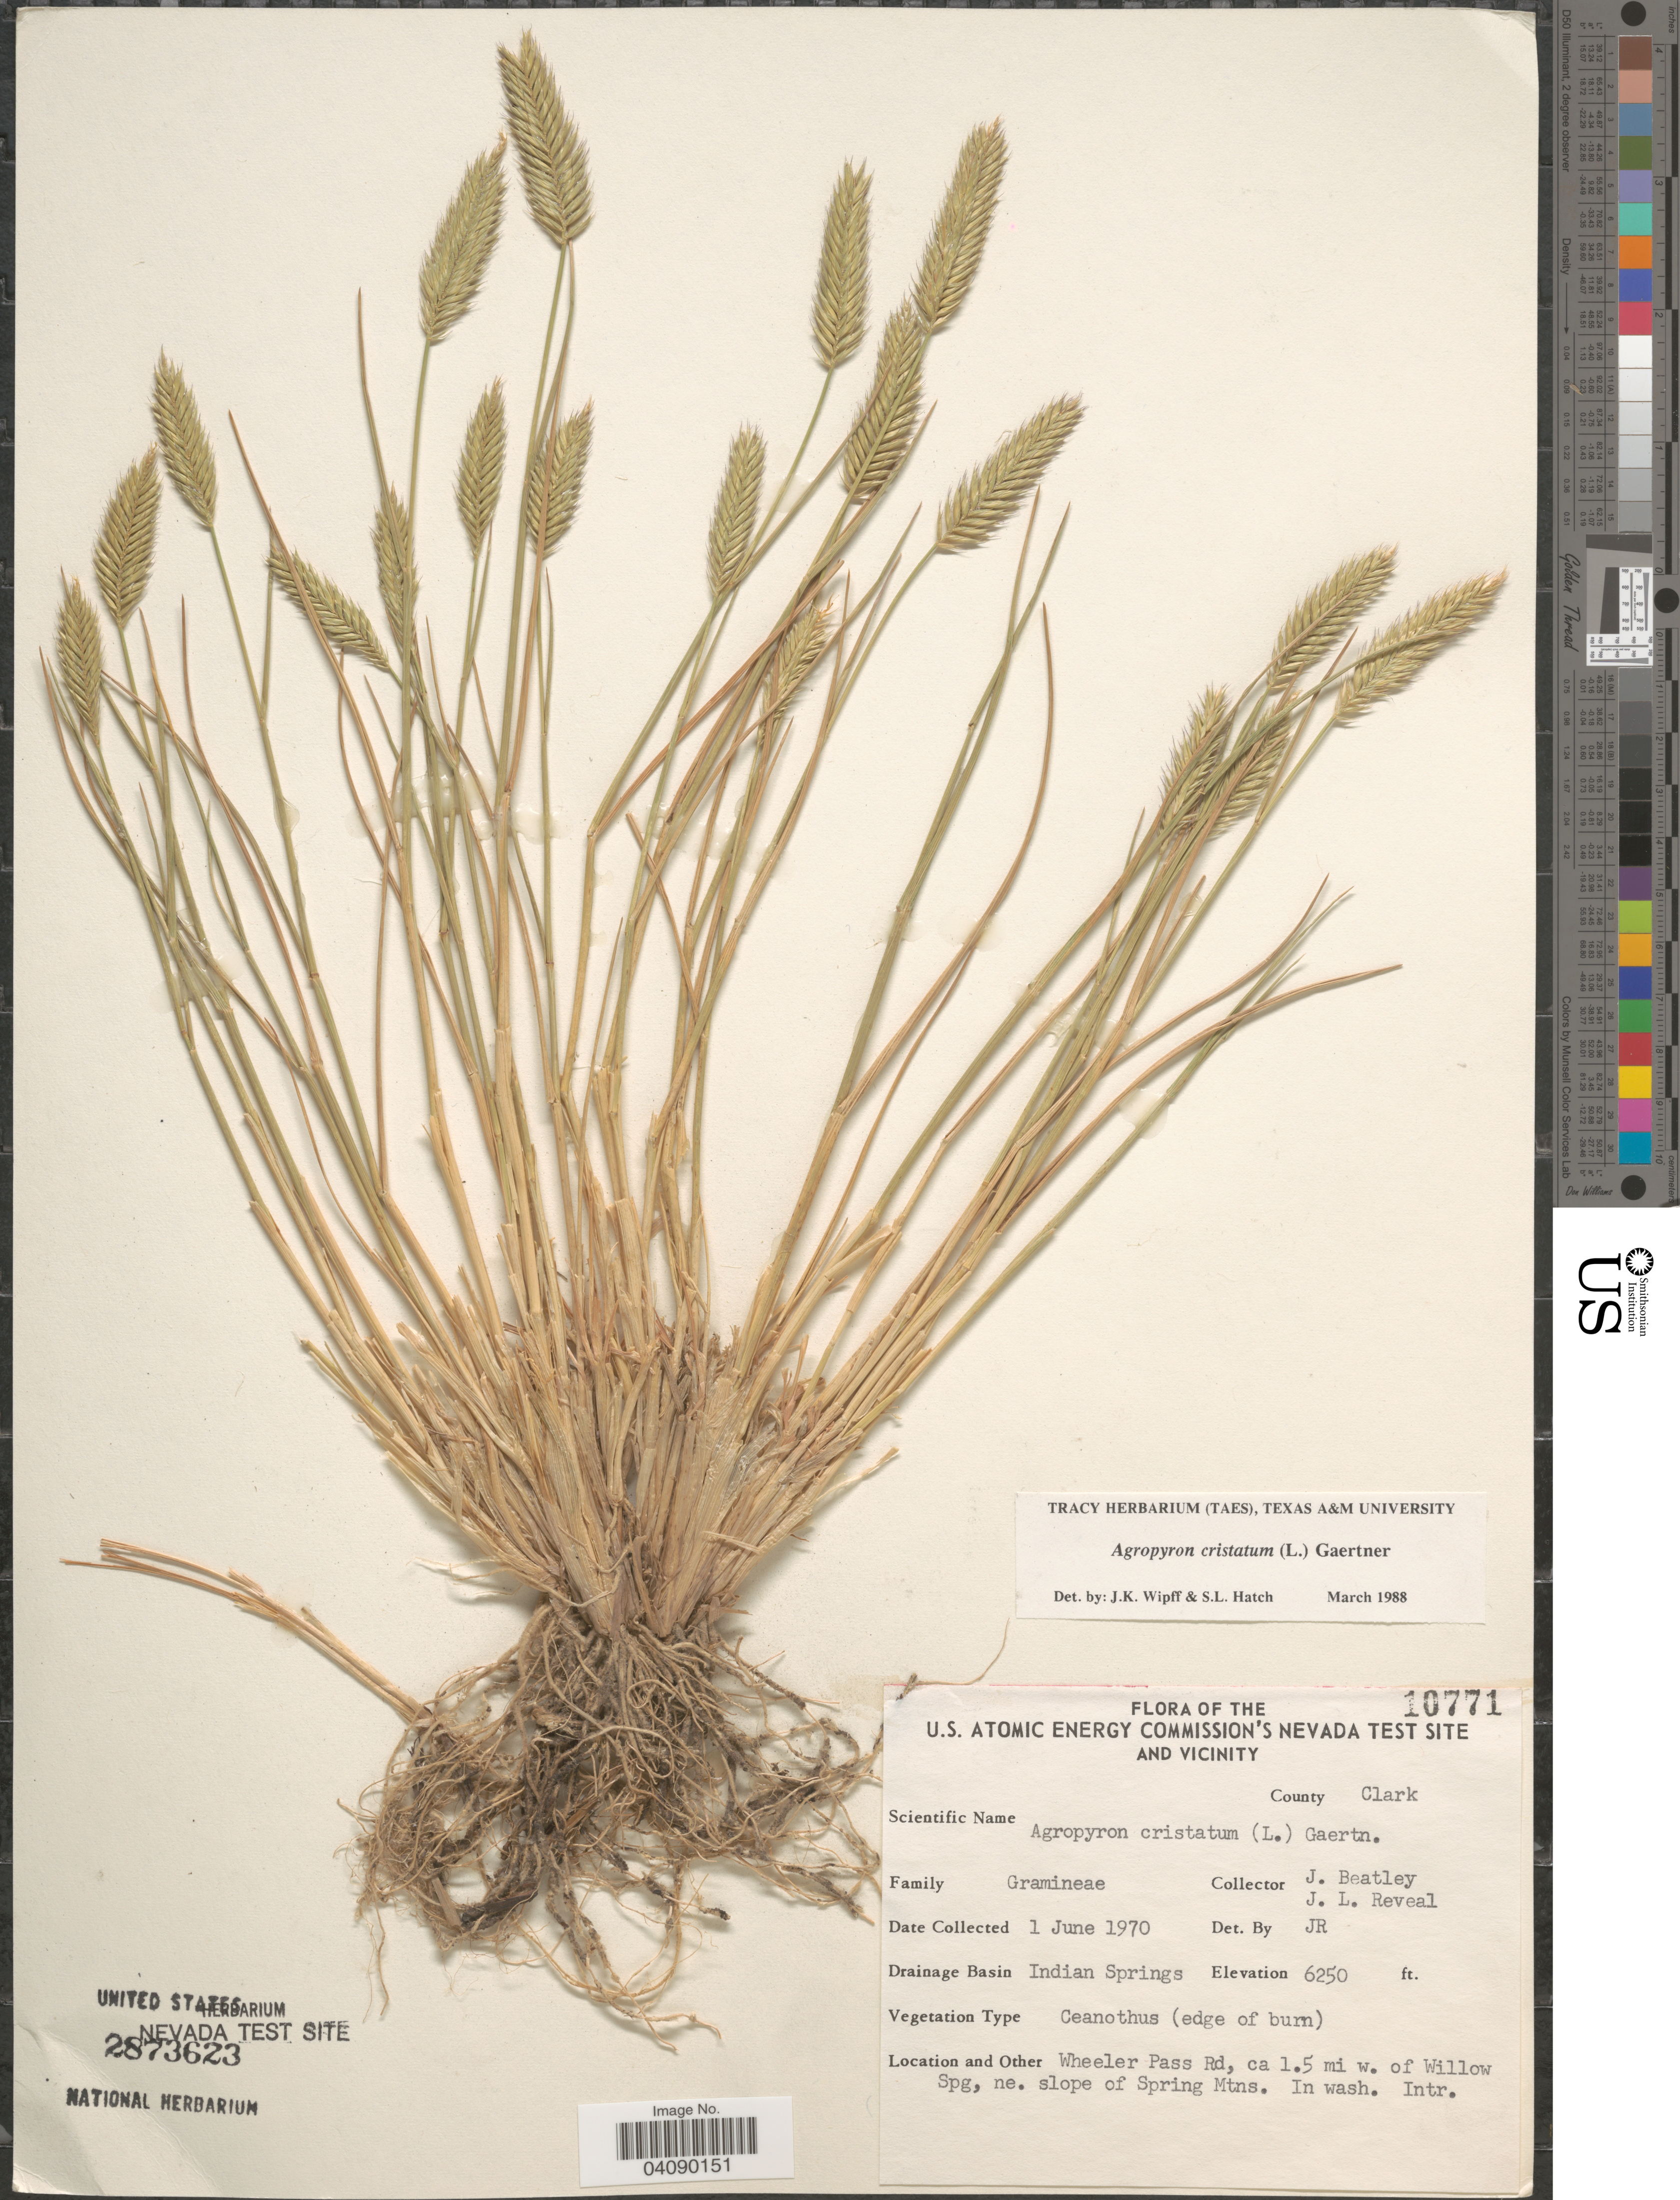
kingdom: Plantae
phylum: Tracheophyta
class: Liliopsida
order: Poales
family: Poaceae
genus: Agropyron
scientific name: Agropyron cristatum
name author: (L.) Gaertn.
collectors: J. C. Beatley & J. L. Reveal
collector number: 10771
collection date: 1970-06-01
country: United States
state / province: Nevada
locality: The U.S. Atomic Energy Commission's Nevada Test Site and Vicinity. County Clark. Drainage Basin Indian Springs. Wheeler Pass Rd, ca 1.5 mi w. of Willow Spg, ne. slope of Spring Mtns. In wash. Intr.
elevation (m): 1905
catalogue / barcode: US 2873623